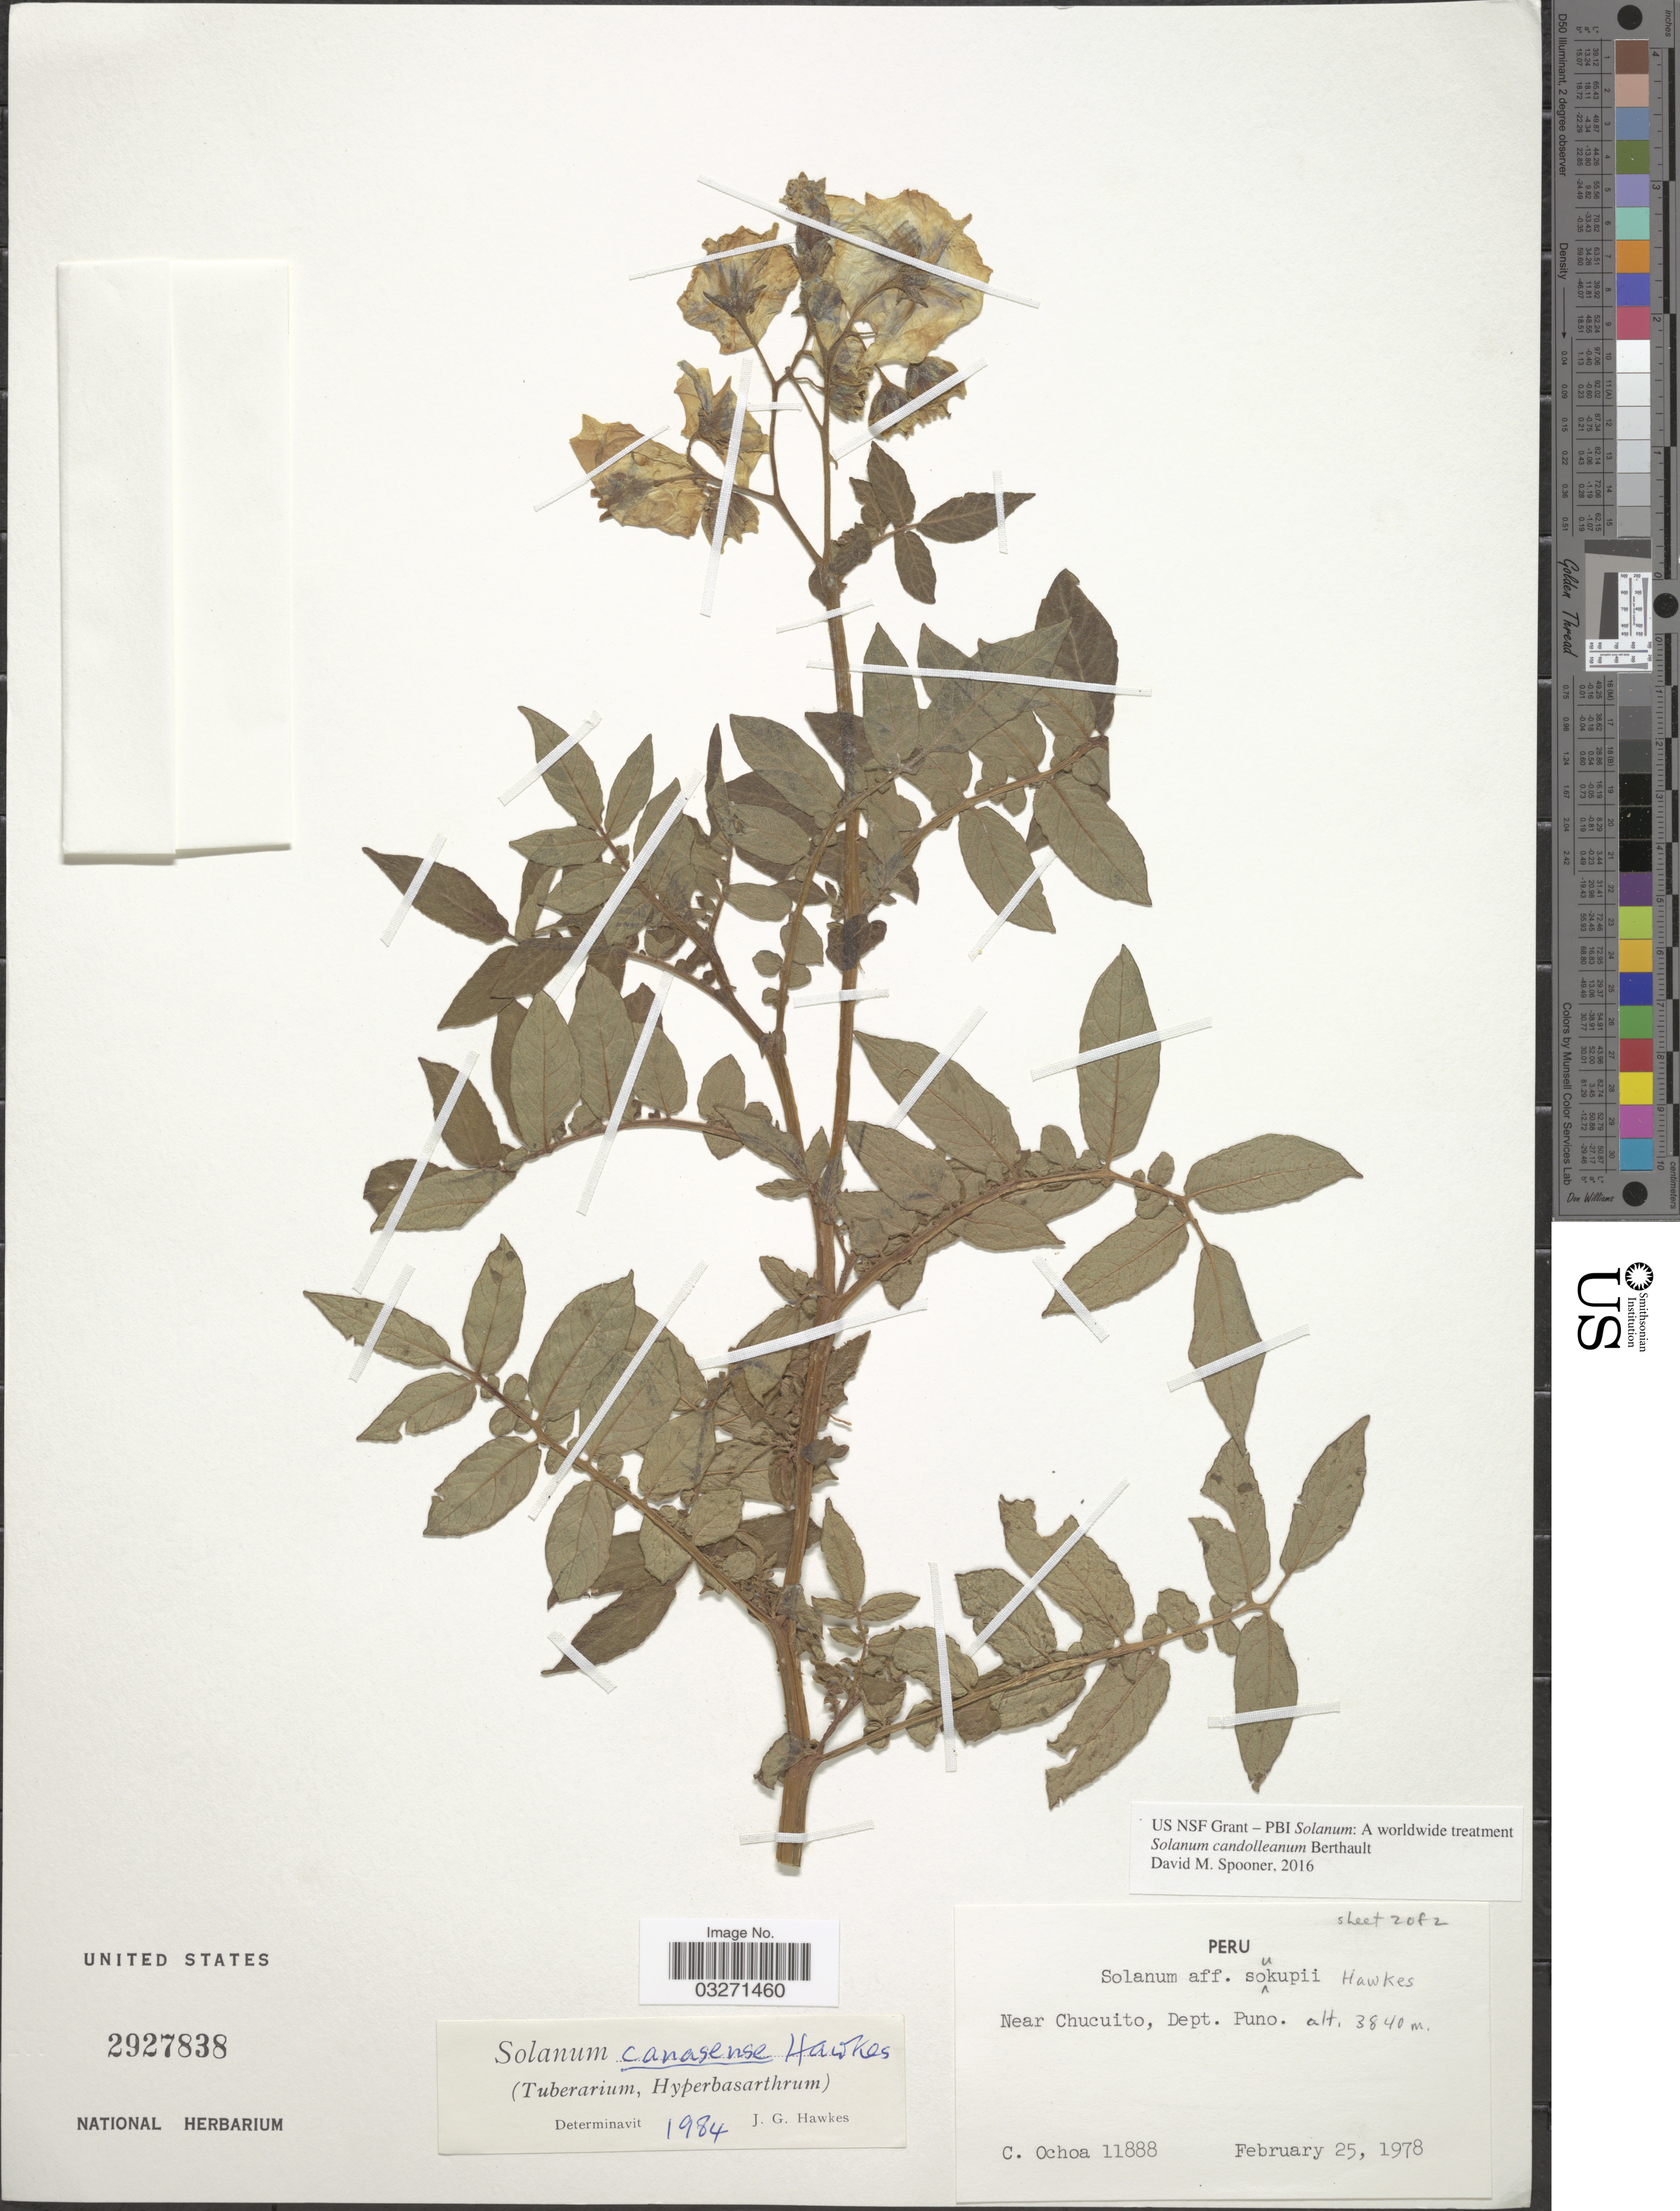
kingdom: Plantae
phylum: Tracheophyta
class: Magnoliopsida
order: Solanales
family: Solanaceae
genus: Solanum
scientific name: Solanum candolleanum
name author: Berthault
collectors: C. Ochoa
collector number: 11888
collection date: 1978-02-25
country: Peru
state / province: Puno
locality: Near Chucuito.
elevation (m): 3840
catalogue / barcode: US 2927838